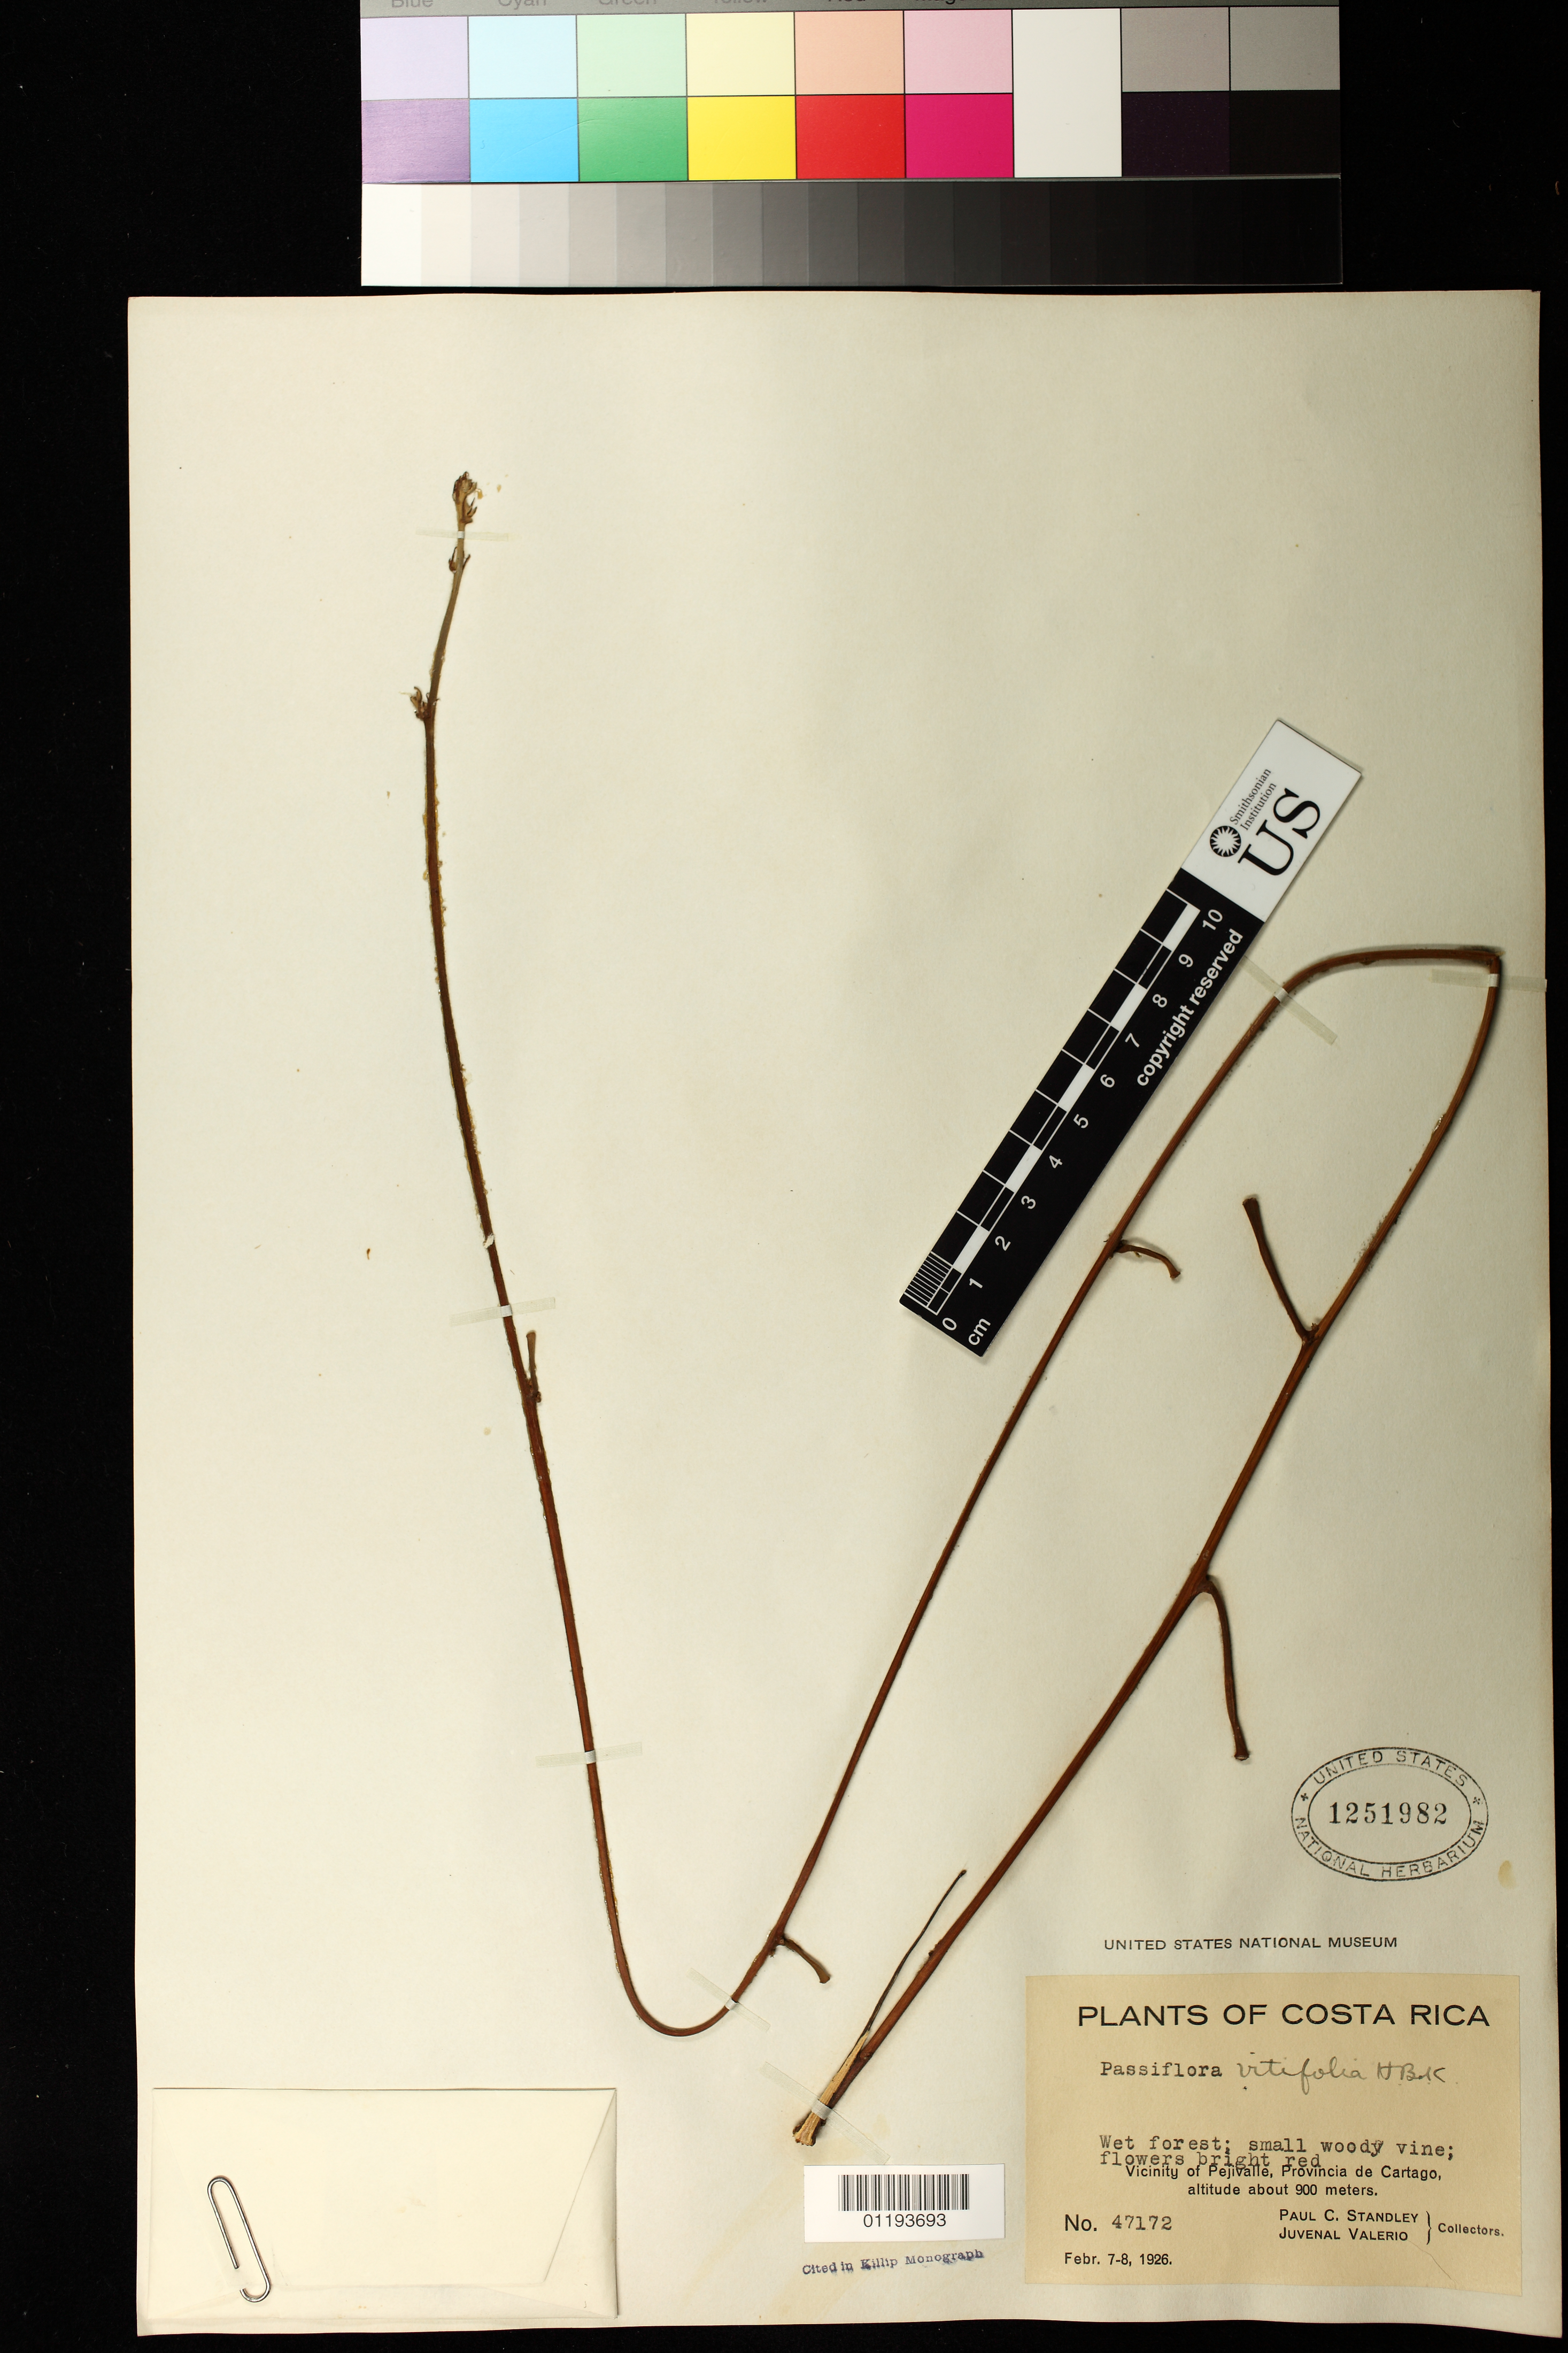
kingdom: Plantae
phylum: Tracheophyta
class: Magnoliopsida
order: Malpighiales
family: Passifloraceae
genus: Passiflora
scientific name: Passiflora vitifolia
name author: Kunth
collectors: P. C. Standley & J. Valerio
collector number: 47172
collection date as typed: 1926 Feb 07 1926 Feb 08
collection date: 1926-02-07/1926-02-08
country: Costa Rica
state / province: Cartago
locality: Vicinity of Pejivalle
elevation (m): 900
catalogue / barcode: US 1251982